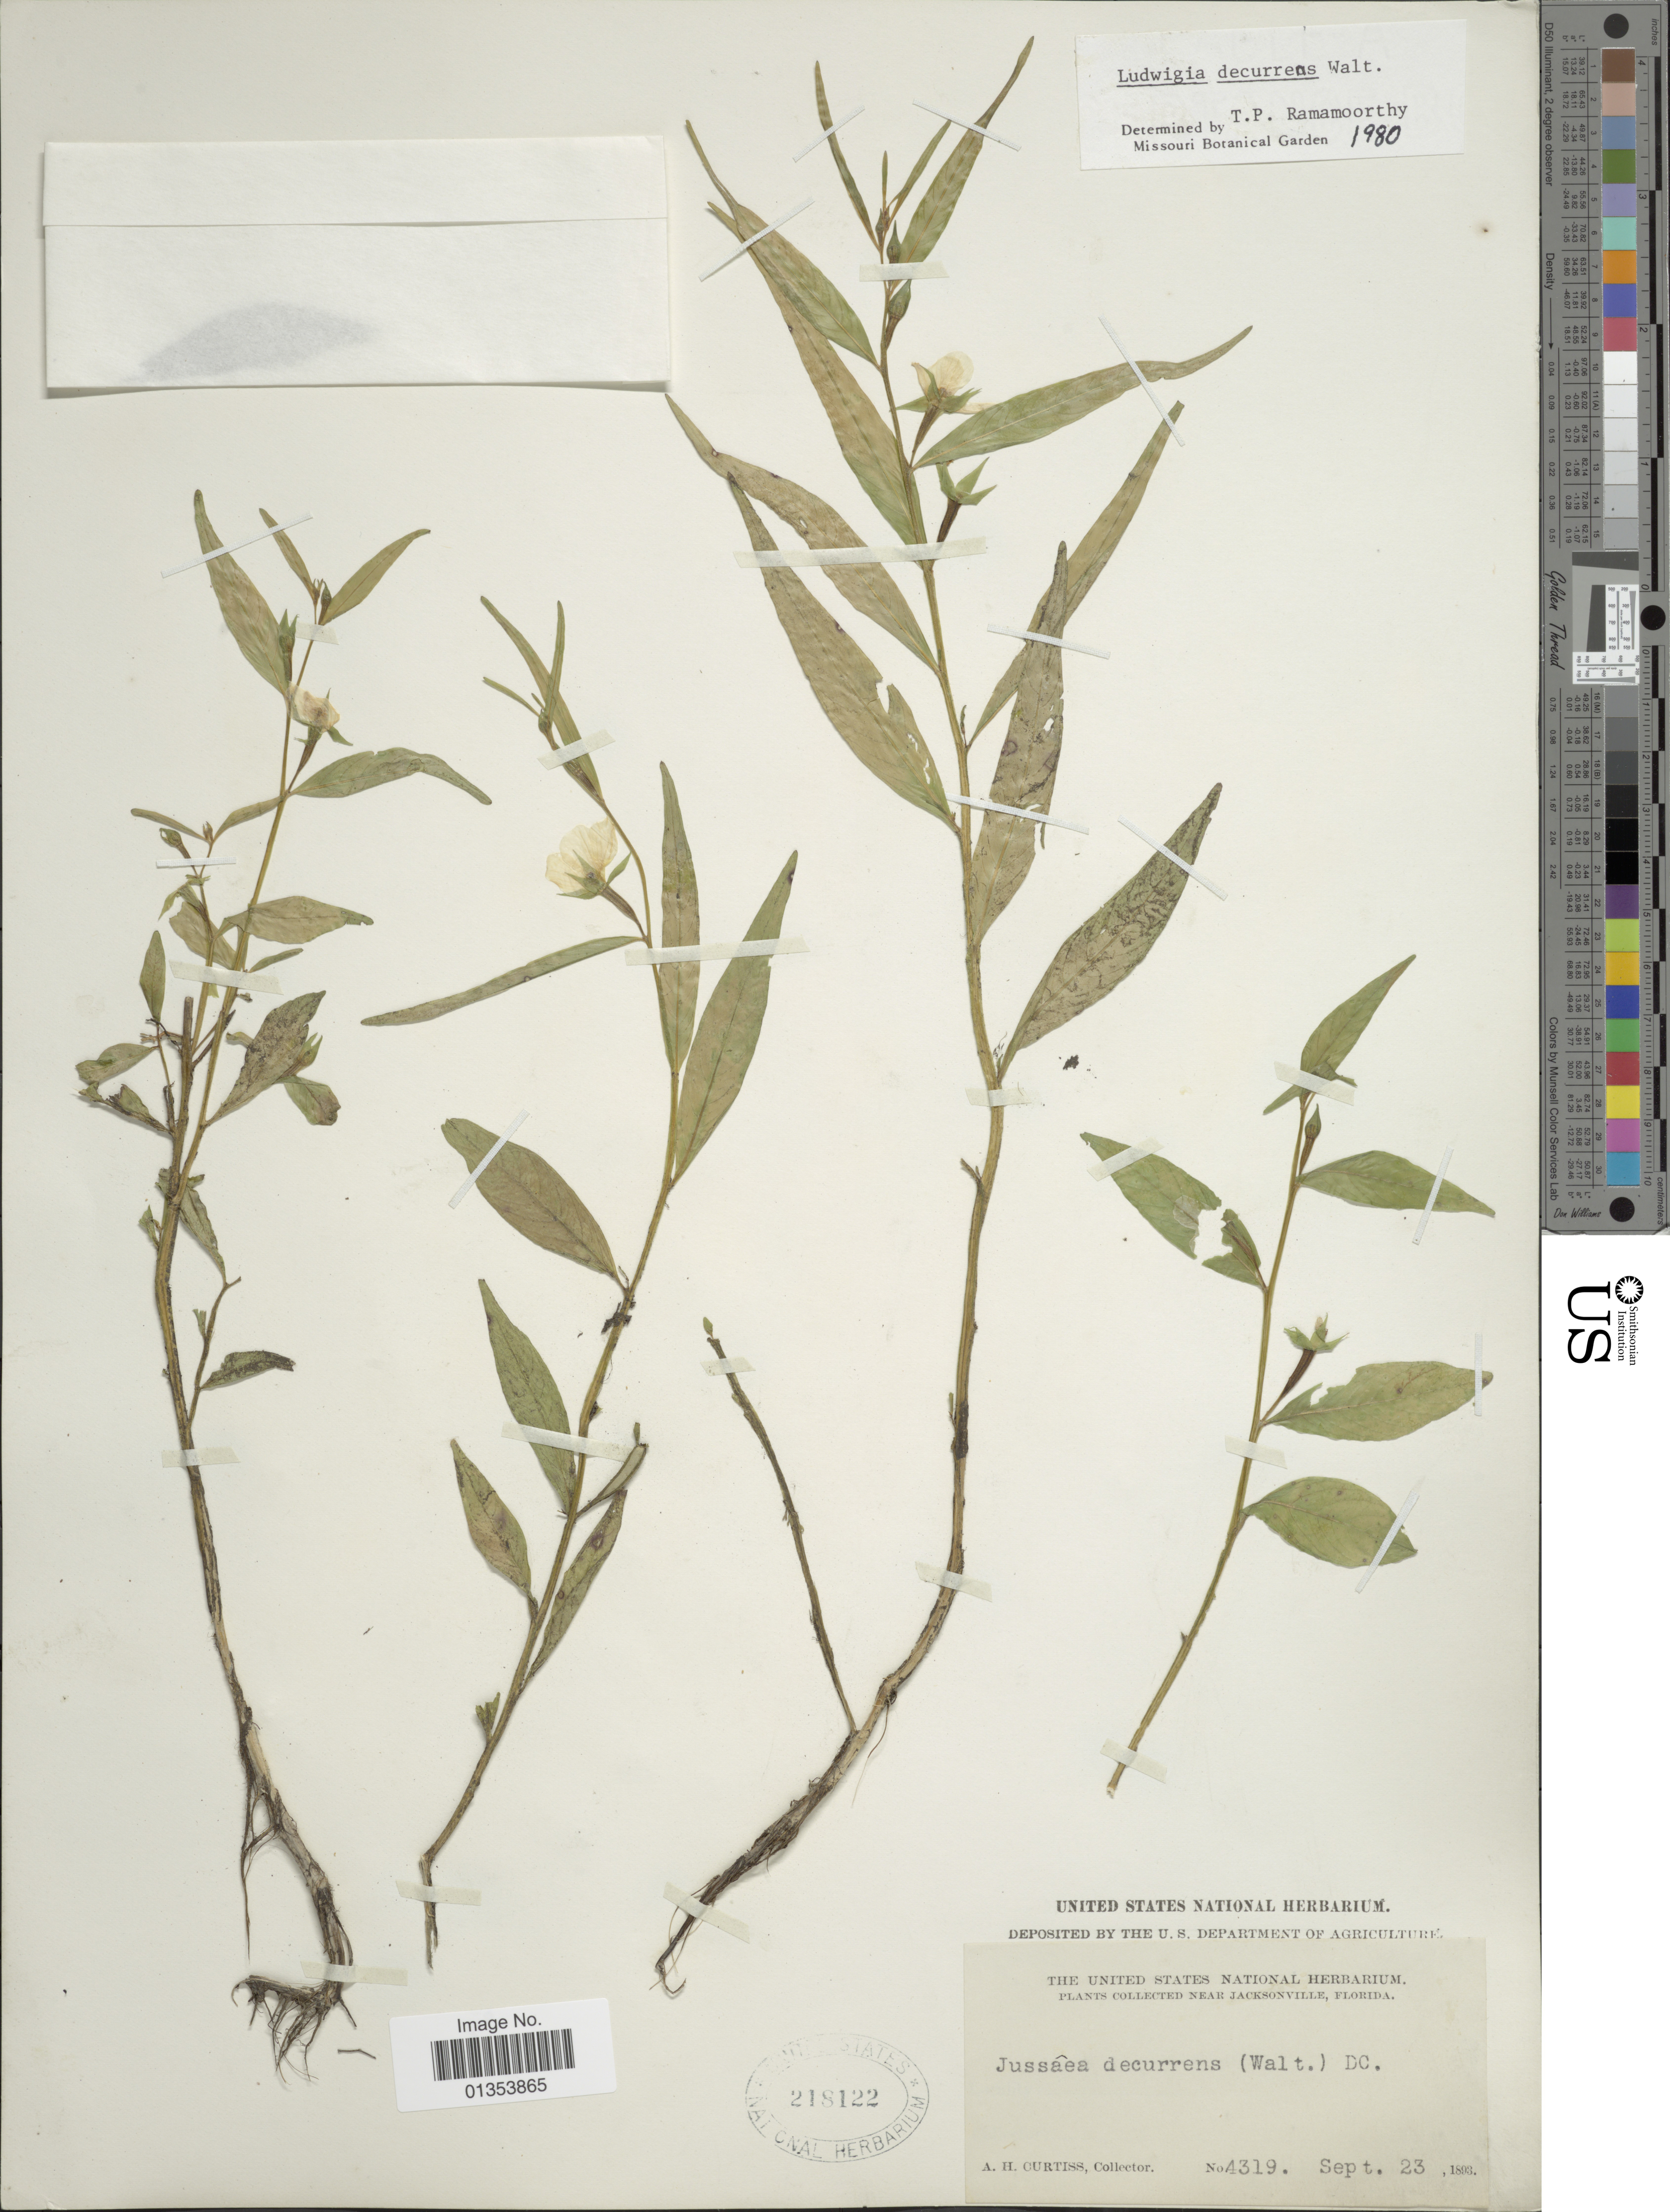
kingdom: Plantae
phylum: Tracheophyta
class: Magnoliopsida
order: Myrtales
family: Onagraceae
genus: Ludwigia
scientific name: Ludwigia decurrens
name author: Walter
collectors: A. H. Curtiss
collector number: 4319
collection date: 1893-09-23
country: United States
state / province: Florida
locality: Near Jacksonville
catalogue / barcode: US 218122